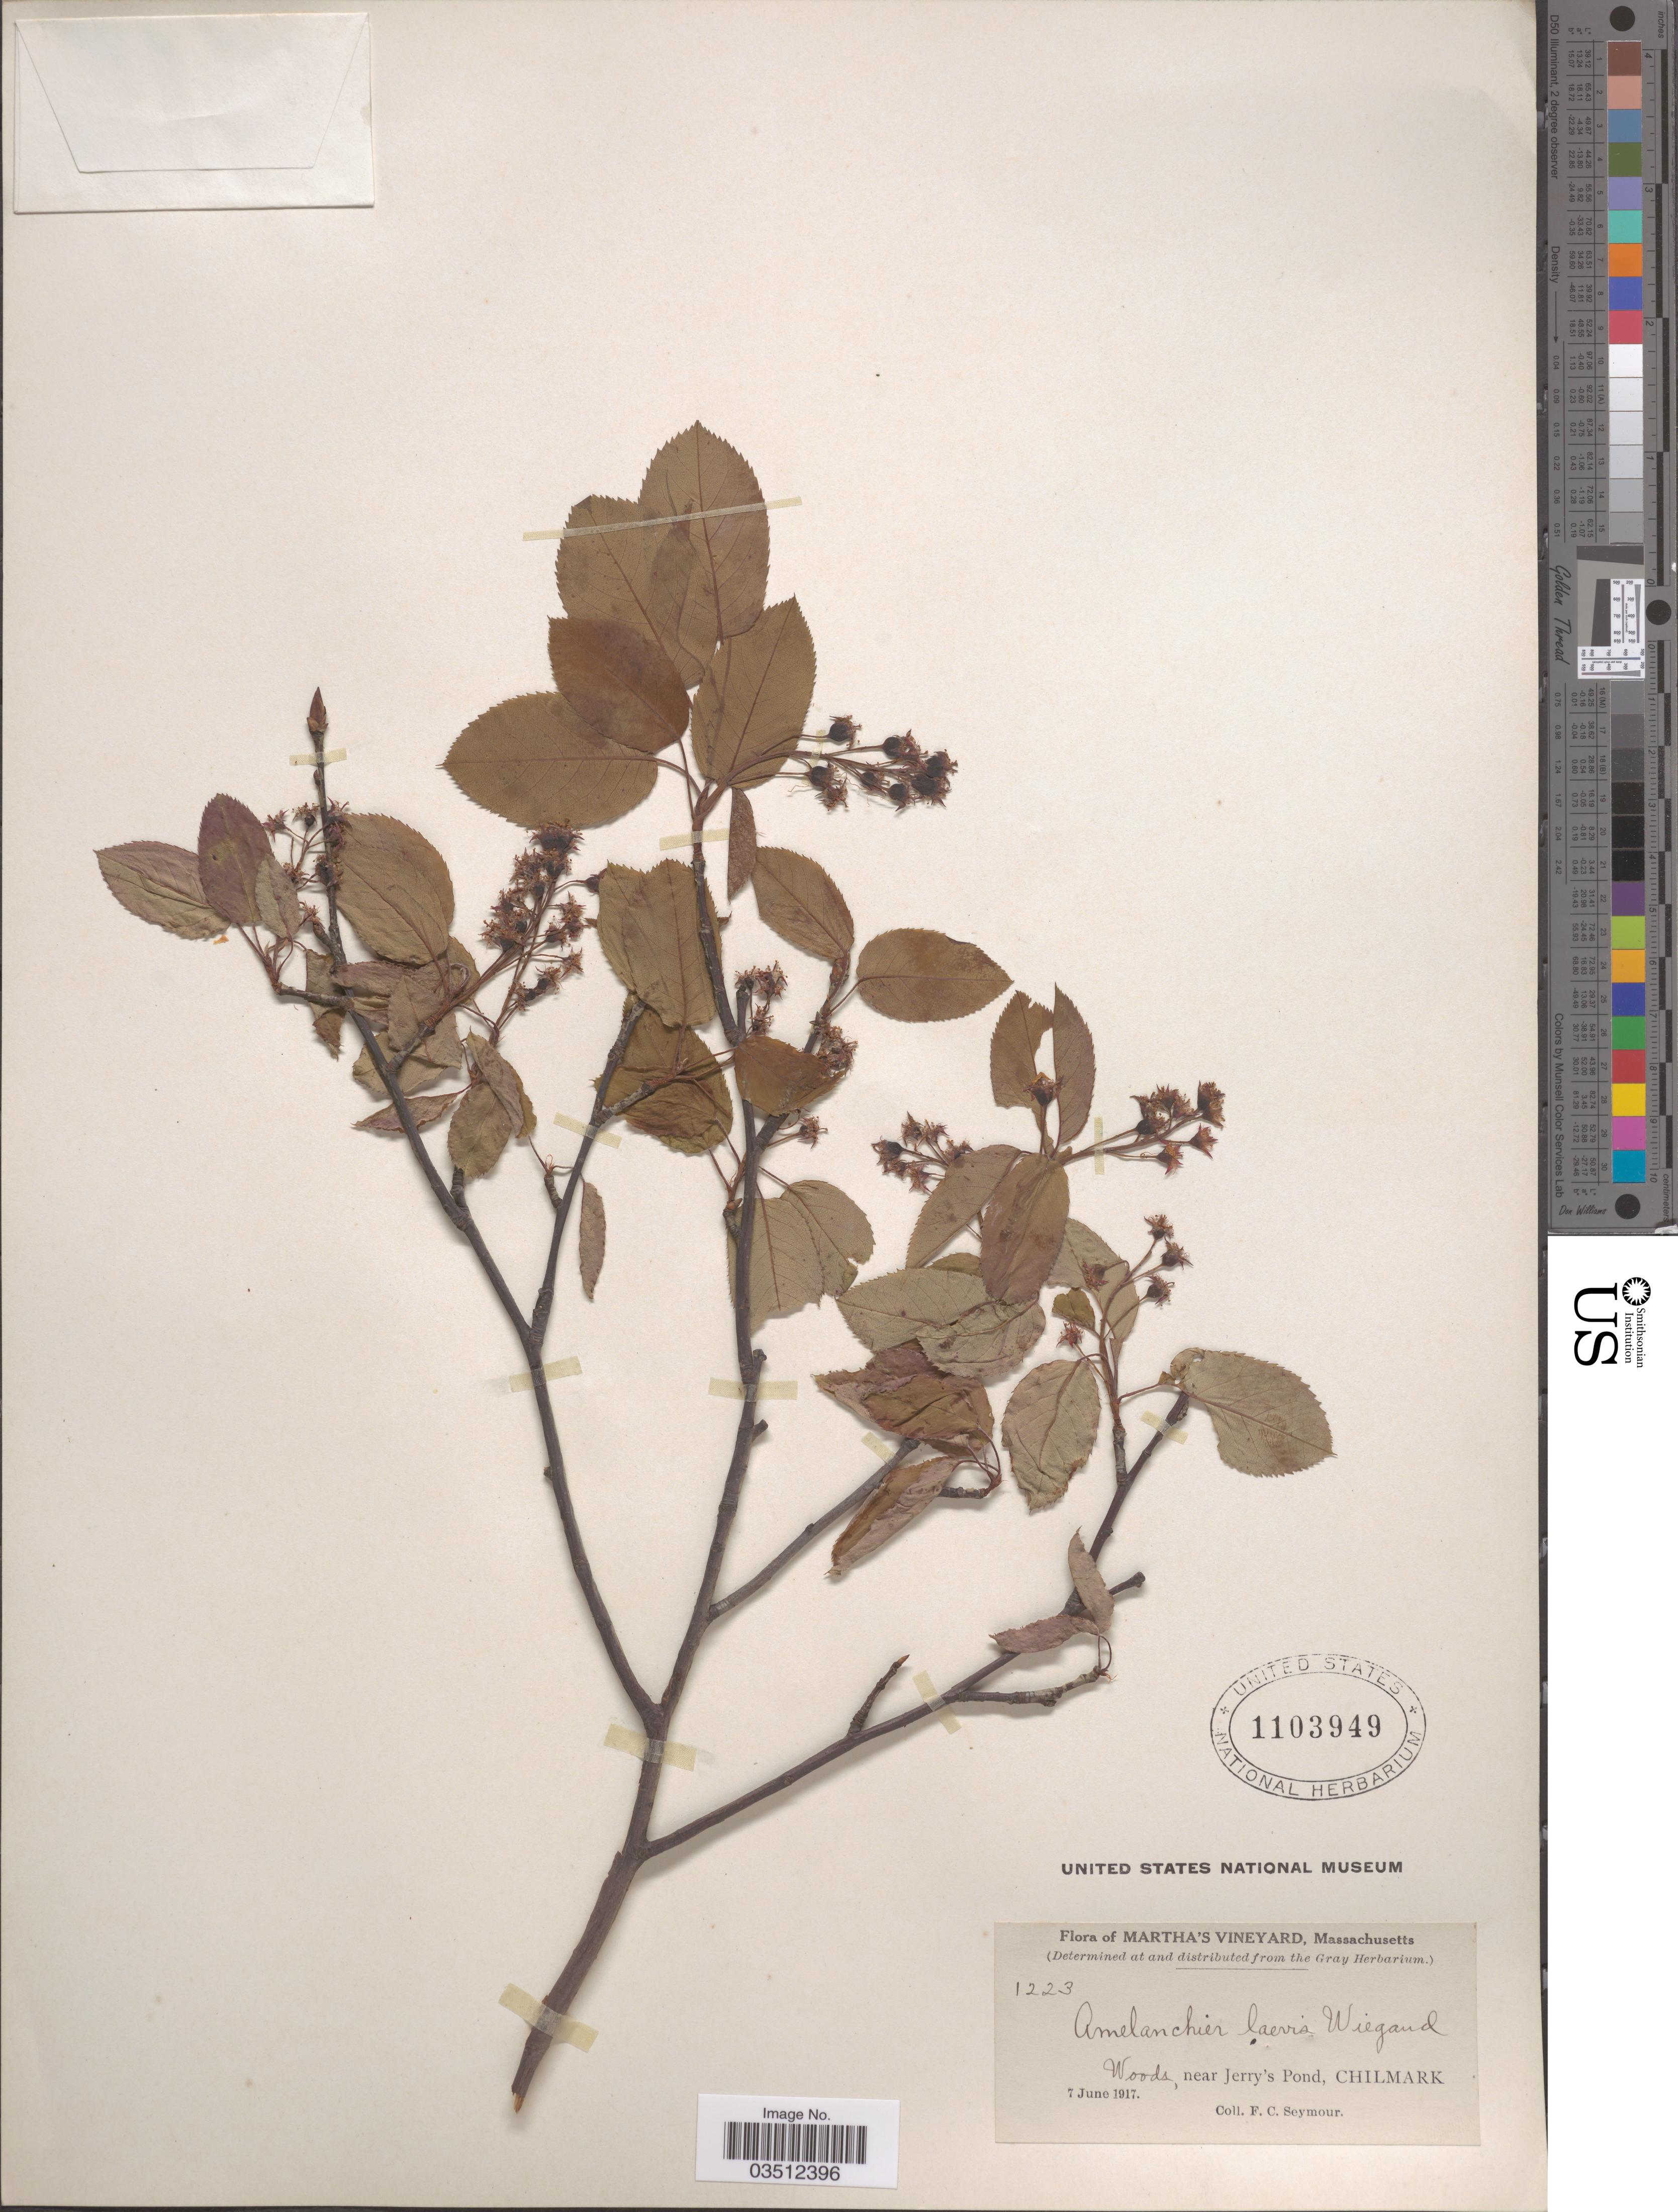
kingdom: Plantae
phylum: Tracheophyta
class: Magnoliopsida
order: Rosales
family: Rosaceae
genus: Amelanchier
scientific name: Amelanchier laevis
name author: Wiegand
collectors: F. C. Seymour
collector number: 1223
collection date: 1917-06-07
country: United States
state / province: Massachusetts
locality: Martha's Vineyard. Woods near Jerry's Pond, Chilmark.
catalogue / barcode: US 1103949